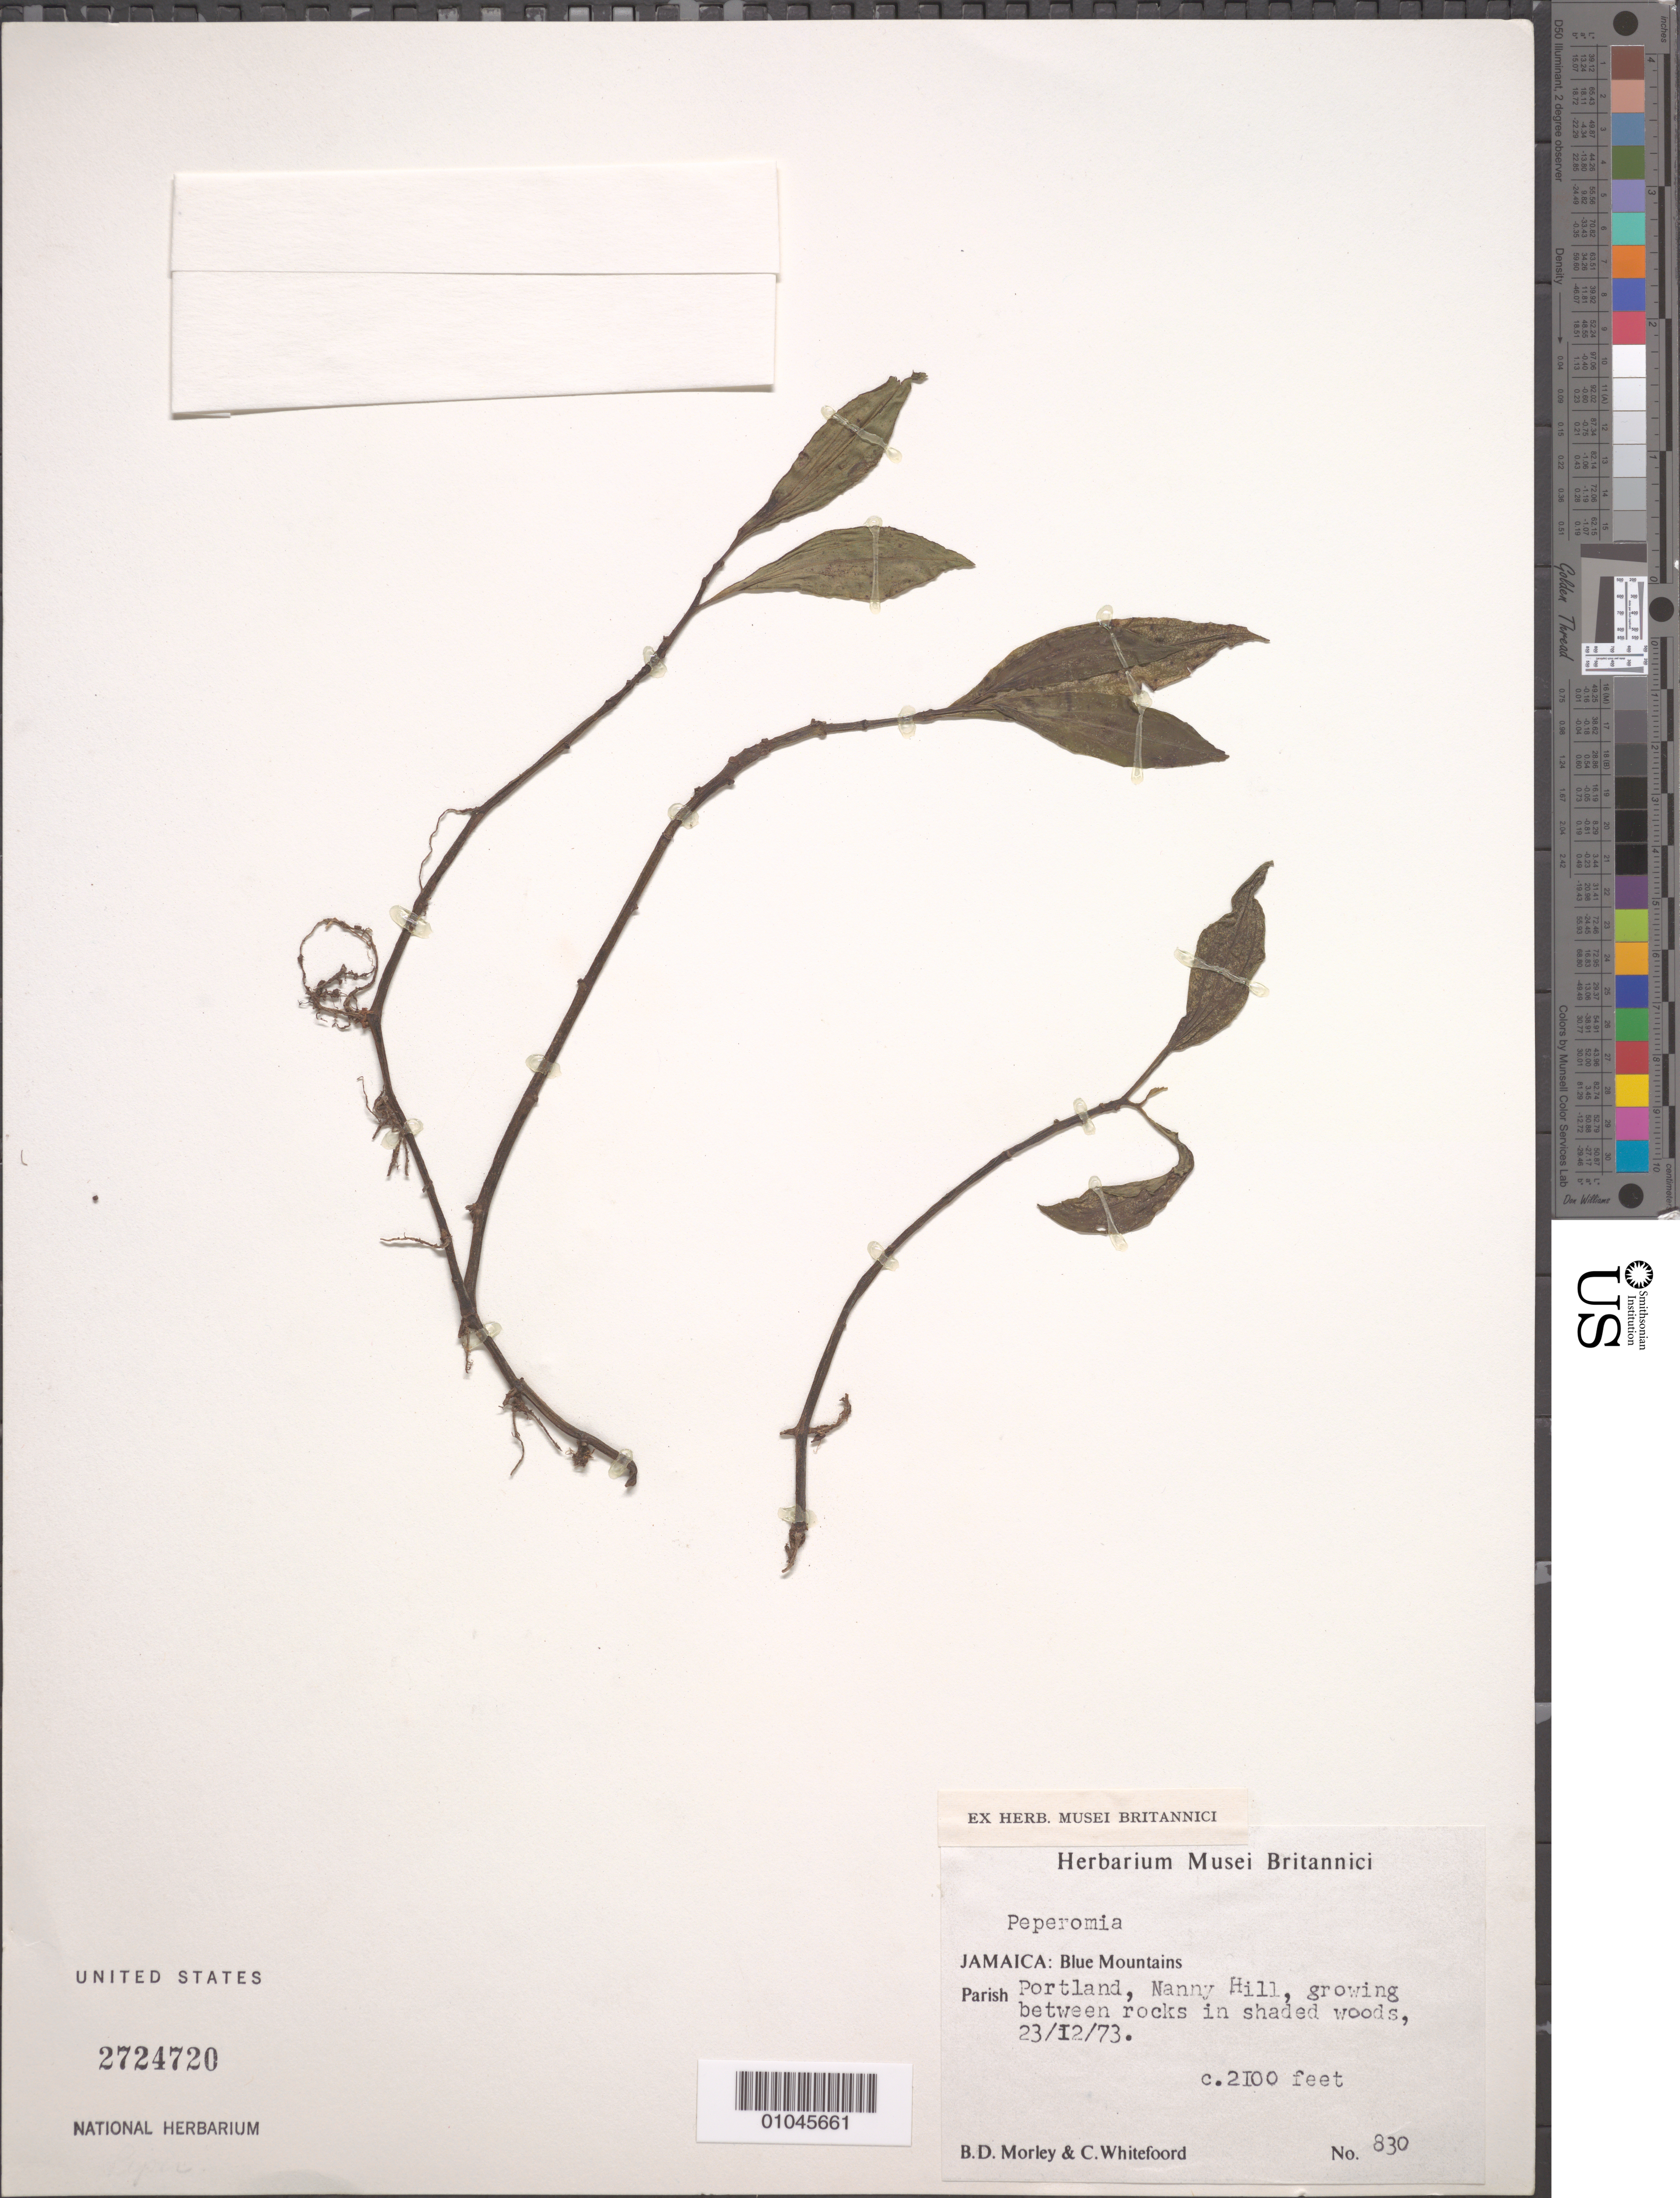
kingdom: Plantae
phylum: Tracheophyta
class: Magnoliopsida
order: Piperales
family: Piperaceae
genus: Peperomia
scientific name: Peperomia sp.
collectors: B. D. Morley & C. Whitefoord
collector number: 830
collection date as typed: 23 Dec 1973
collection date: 1973-12-23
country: Jamaica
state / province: Portland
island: Jamaica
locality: Portland, Nanny Hill, growing between rocks in shaded woods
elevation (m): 640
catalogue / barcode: US 2724720